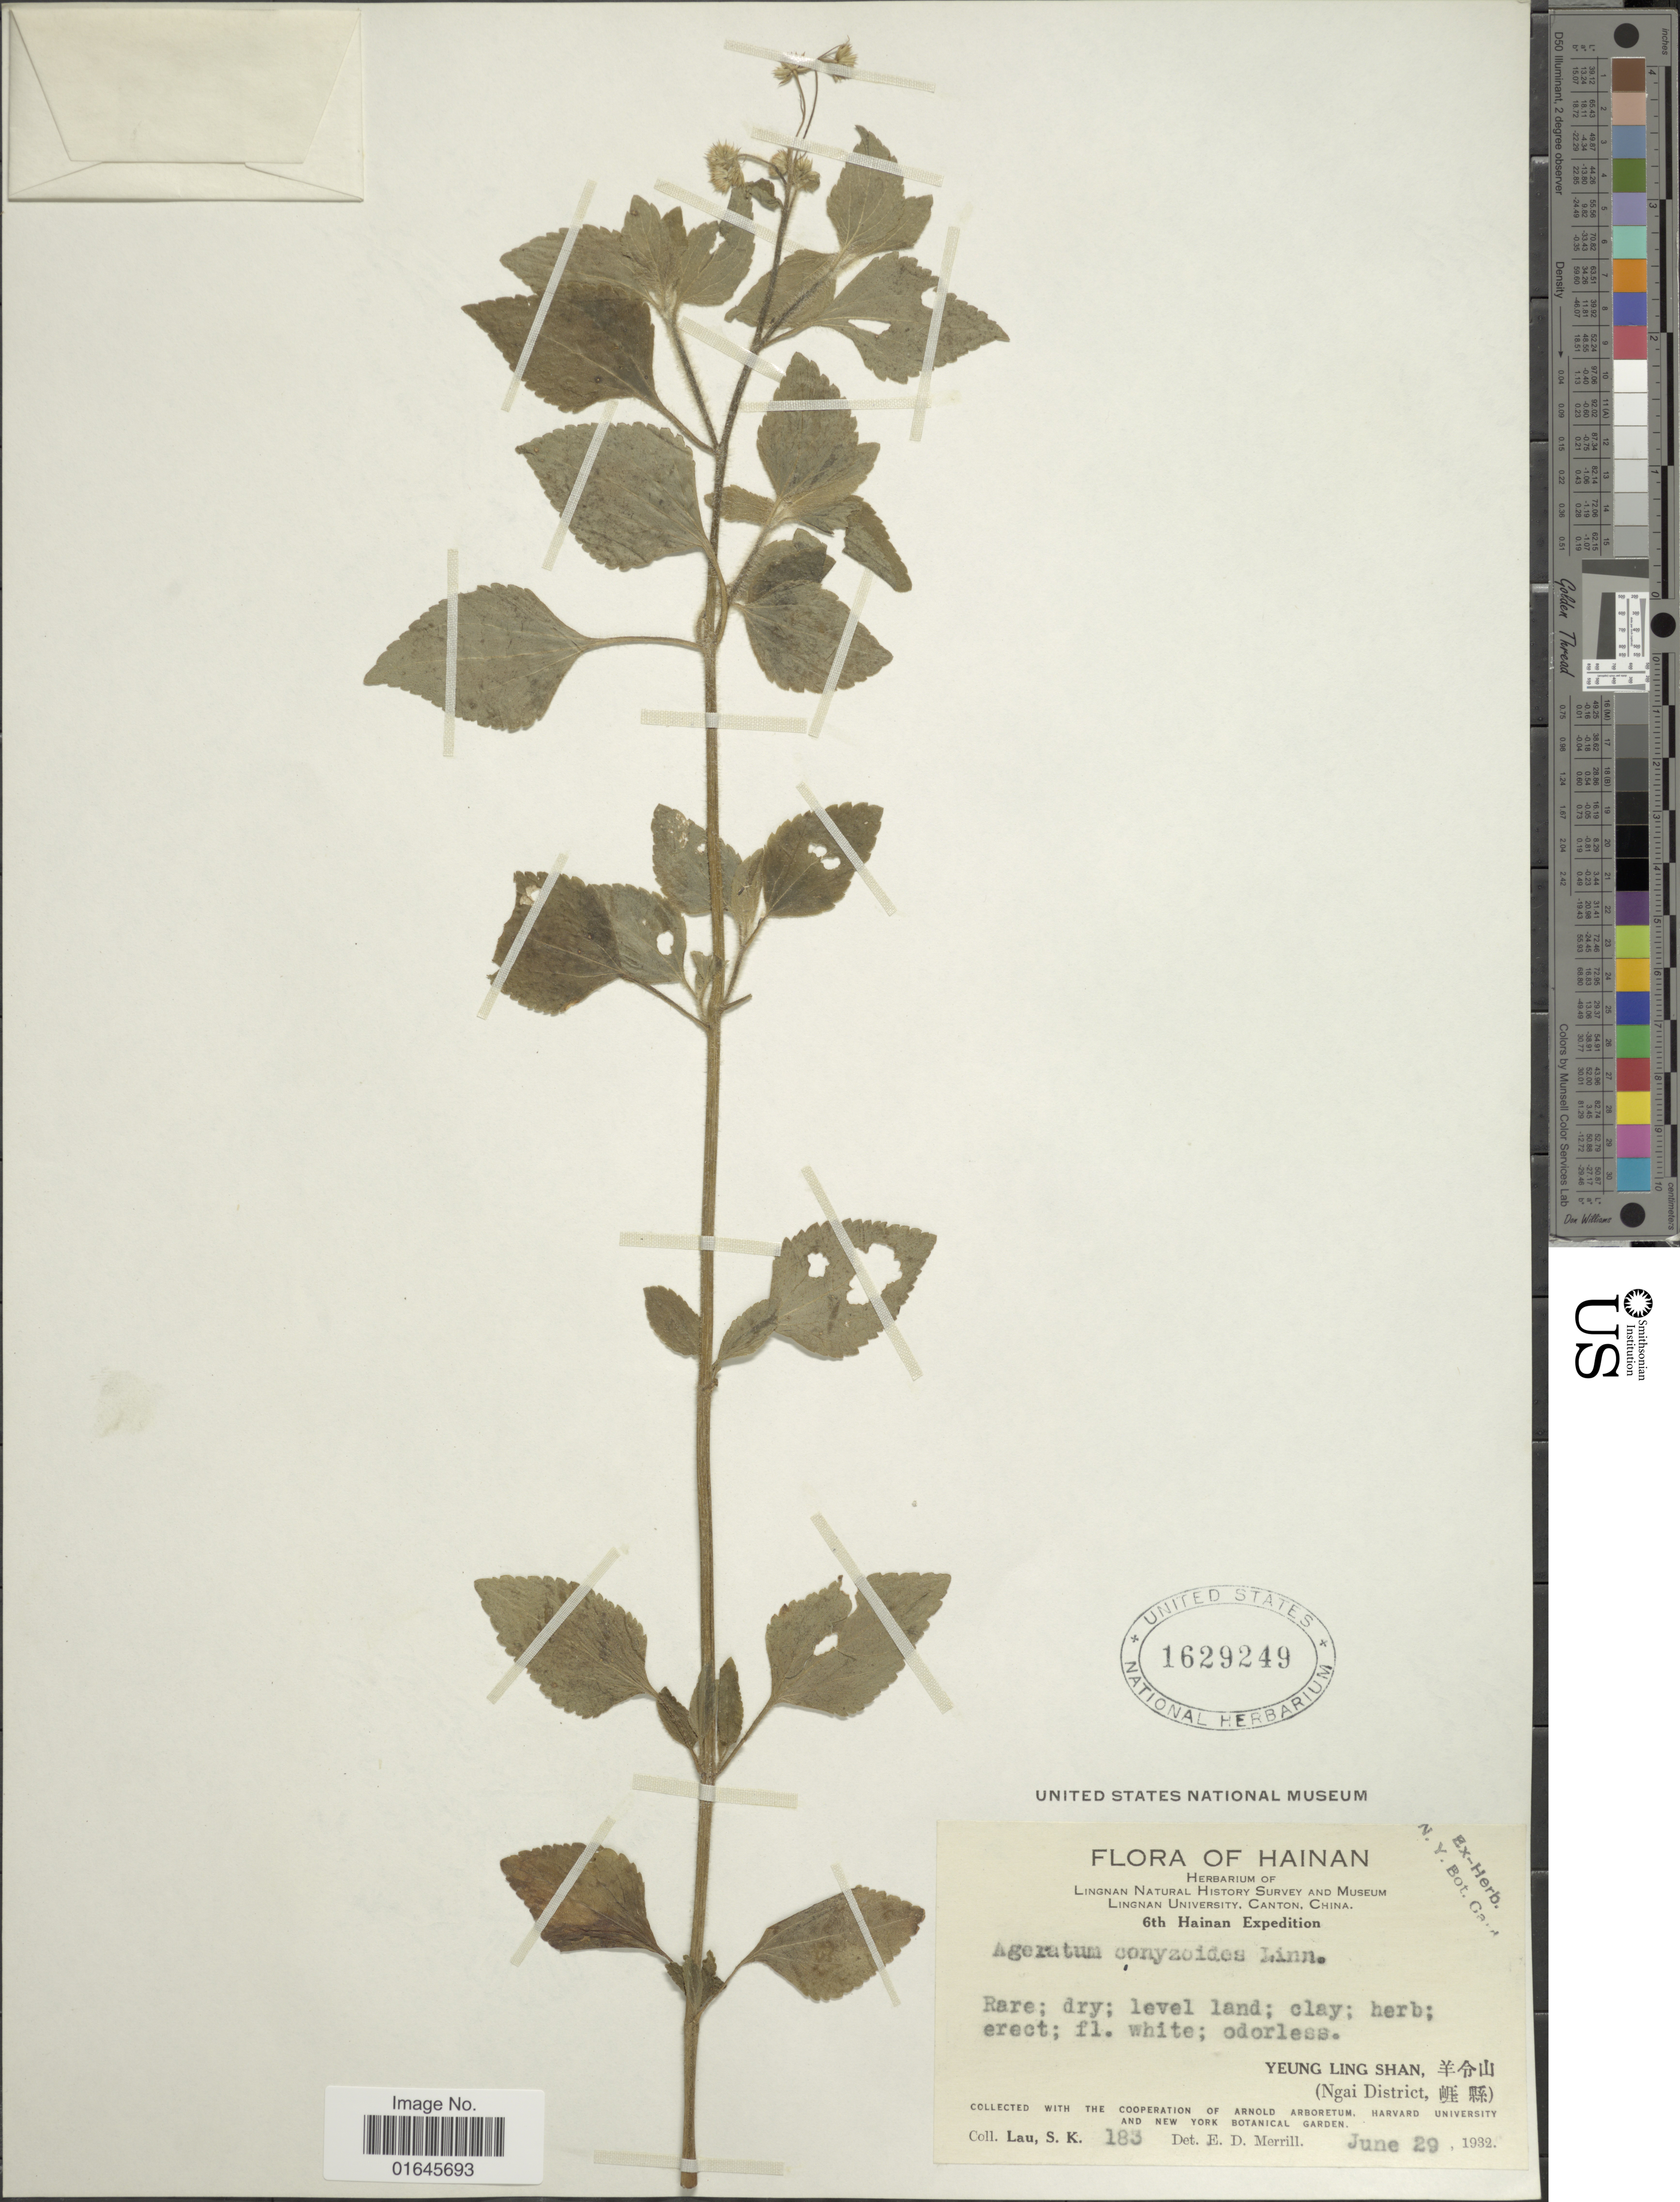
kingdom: Plantae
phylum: Tracheophyta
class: Magnoliopsida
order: Asterales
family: Asteraceae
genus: Ageratum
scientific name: Ageratum conyzoides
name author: L.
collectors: S. K. Lau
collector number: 183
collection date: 1932-06-26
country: China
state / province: Hainan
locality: Yeung Ling Shan (Ngai District)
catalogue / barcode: US 1629249